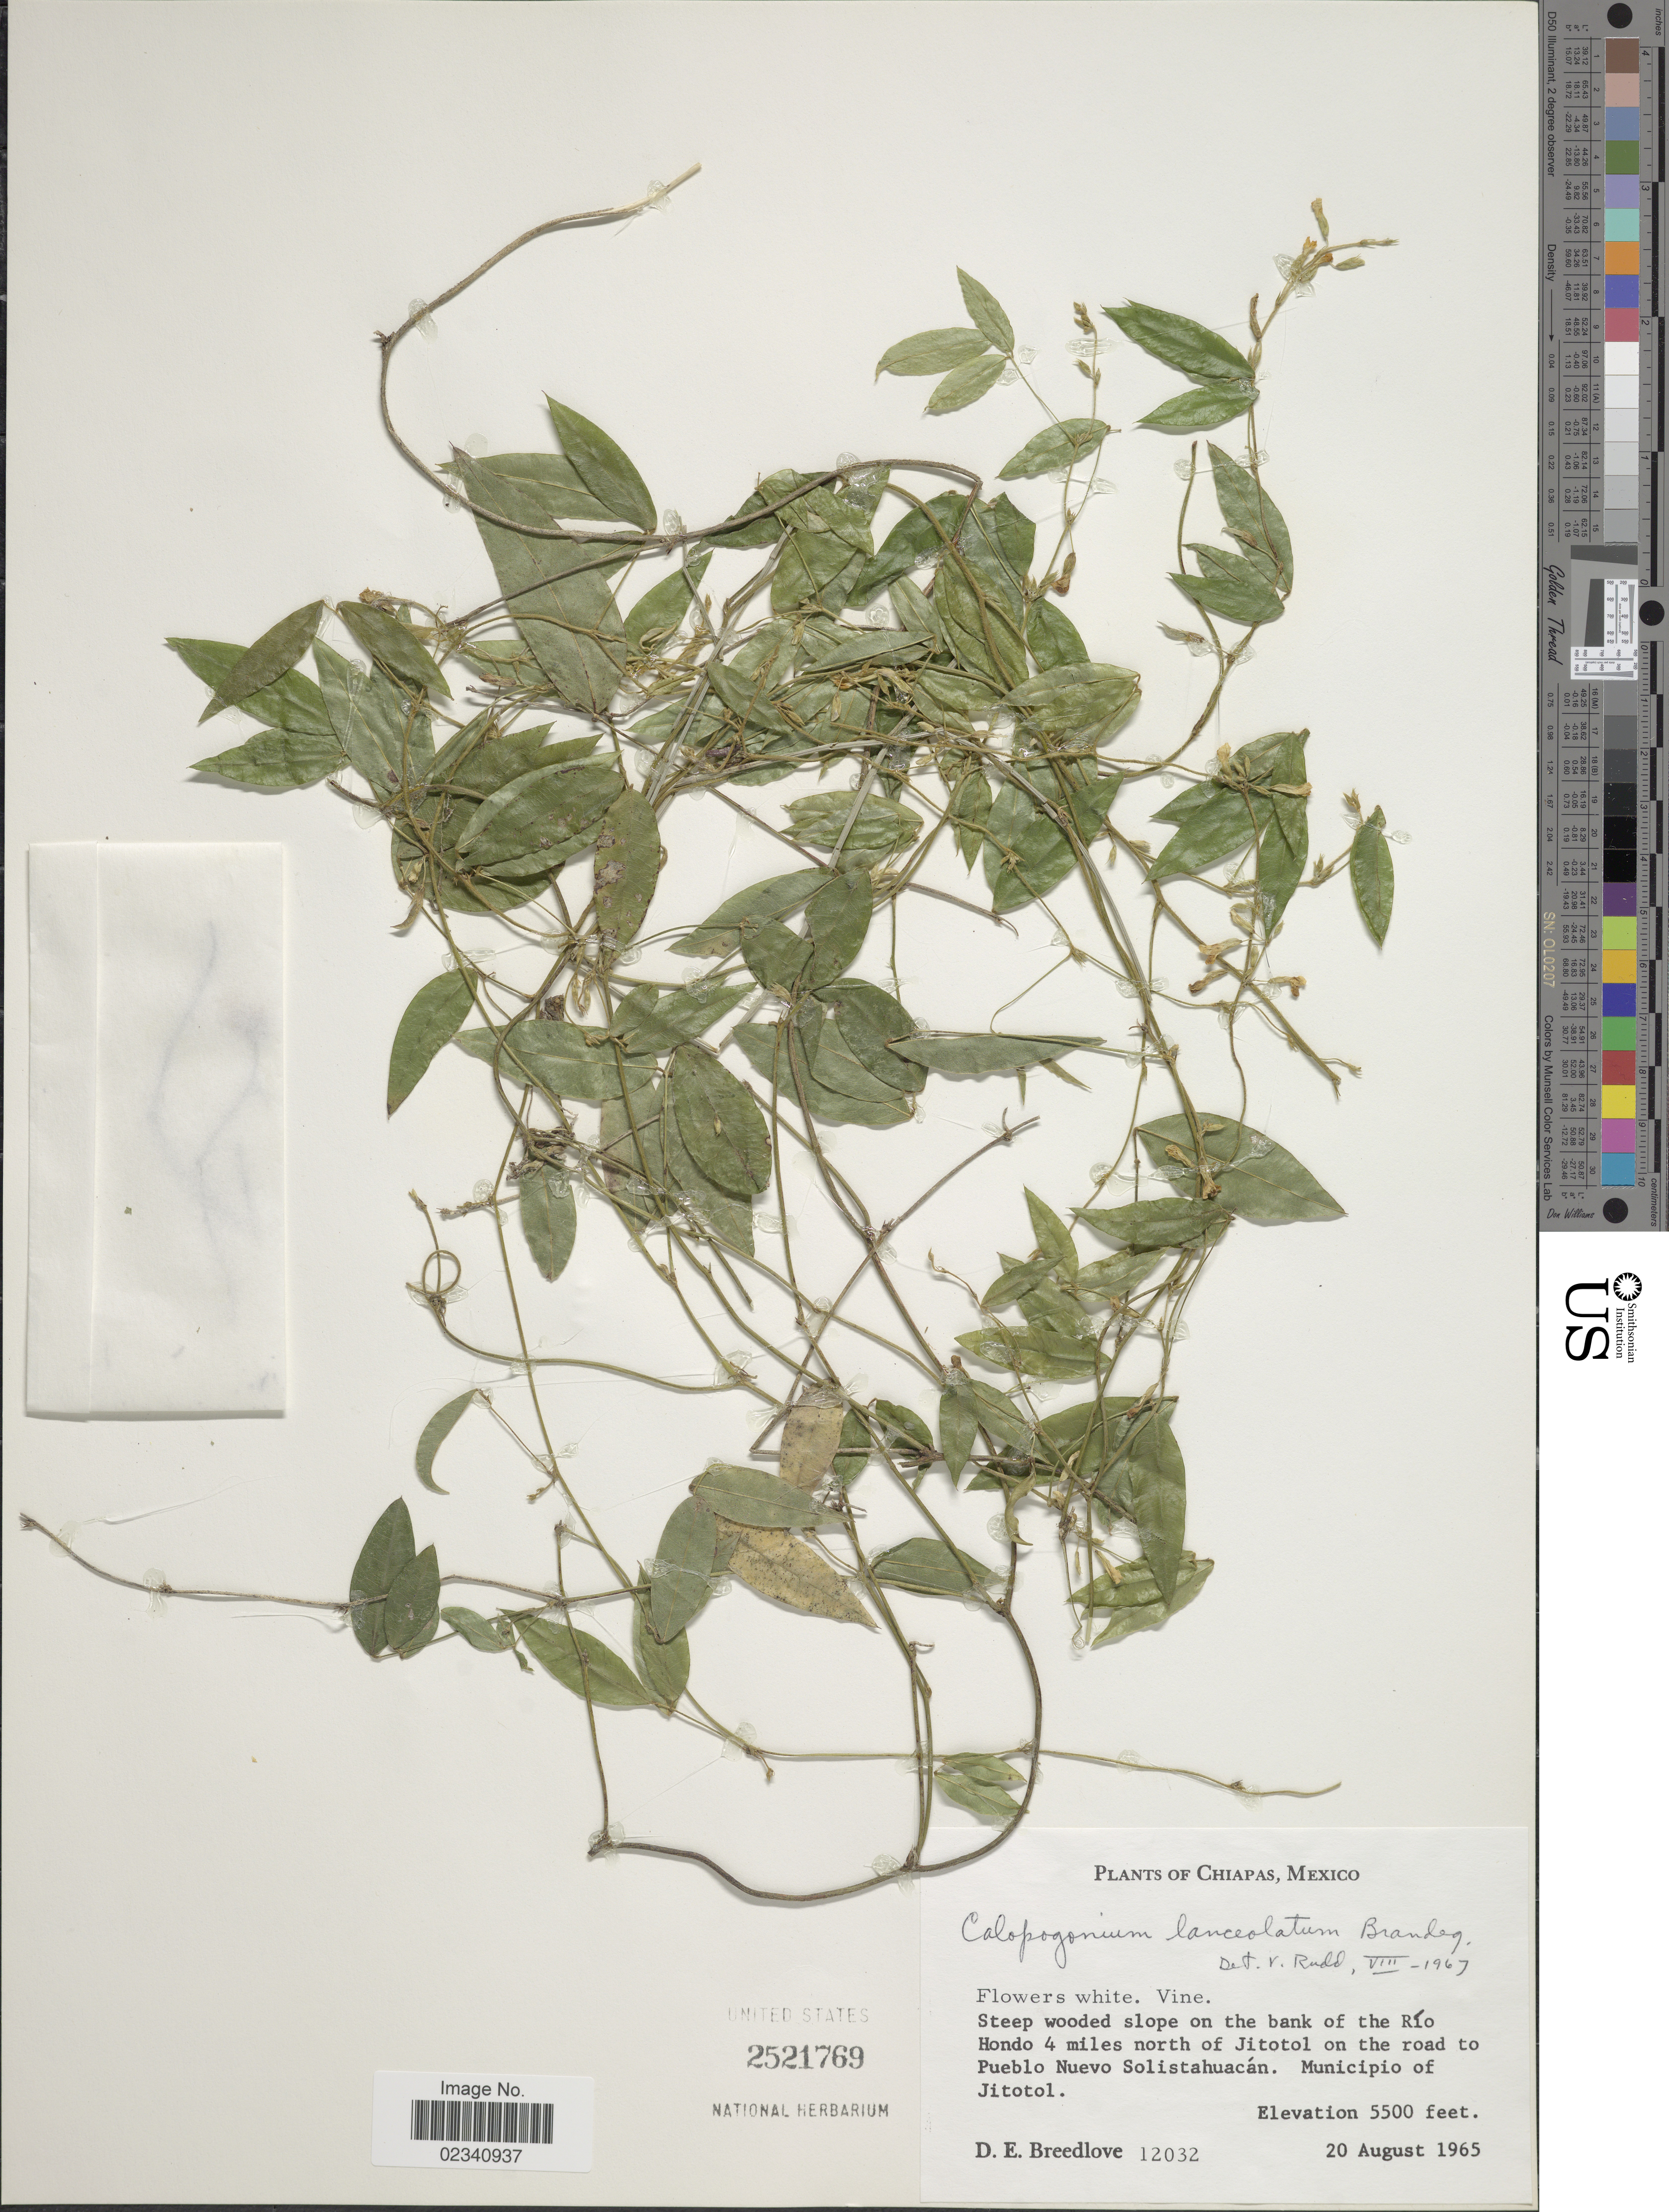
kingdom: Plantae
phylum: Tracheophyta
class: Magnoliopsida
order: Fabales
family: Fabaceae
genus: Calopogonium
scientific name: Calopogonium lanceolatum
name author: Brandegee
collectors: D. E. Breedlove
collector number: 12032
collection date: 1965-08-20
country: Mexico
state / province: Chiapas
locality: Chiapas, Slope on the bank of the Rio Hondo 4 miles north of Jitotol on the road to Pueblo Nuevo Solistahuacan. Municipio of Jitotol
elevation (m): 1676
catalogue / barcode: US 2521769